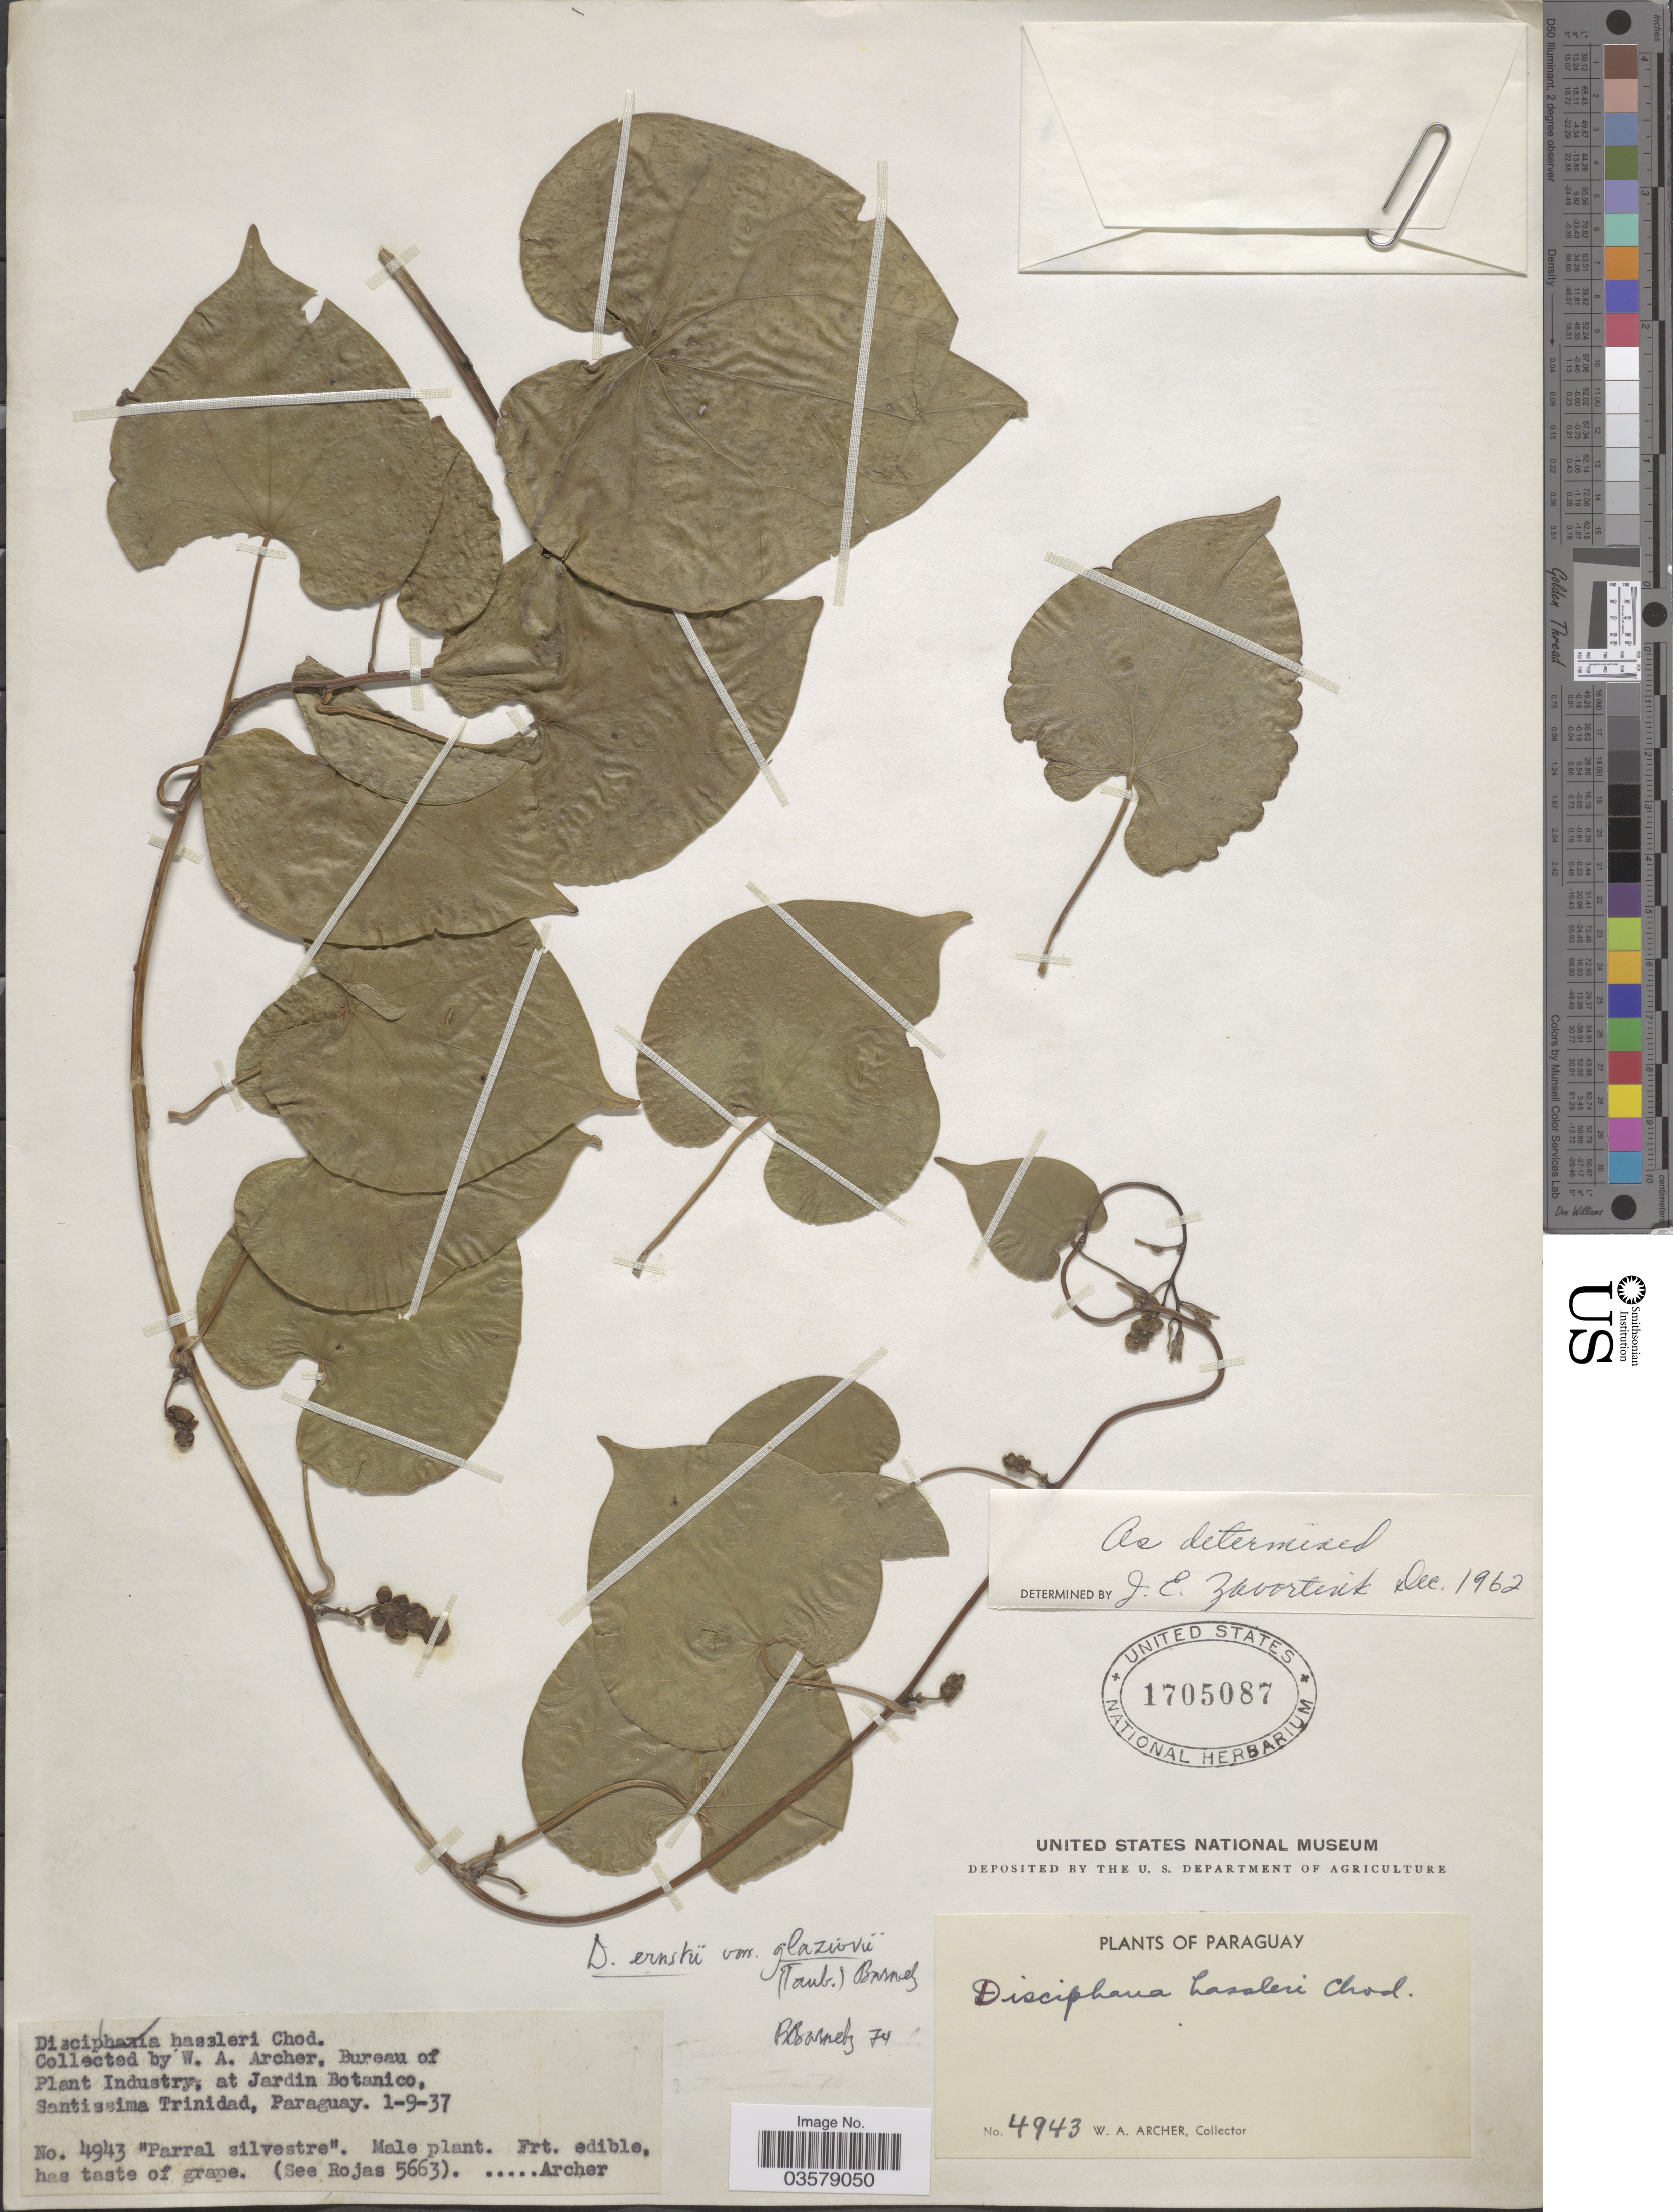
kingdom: Plantae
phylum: Tracheophyta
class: Magnoliopsida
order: Ranunculales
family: Menispermaceae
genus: Disciphania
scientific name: Disciphania ernstii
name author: Eichler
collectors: W. Archer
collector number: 4943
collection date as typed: Transcribed d/m/y: 1/9/37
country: Paraguay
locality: At Jardin Botanico, Santissima Trinidad.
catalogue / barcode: US 1705087